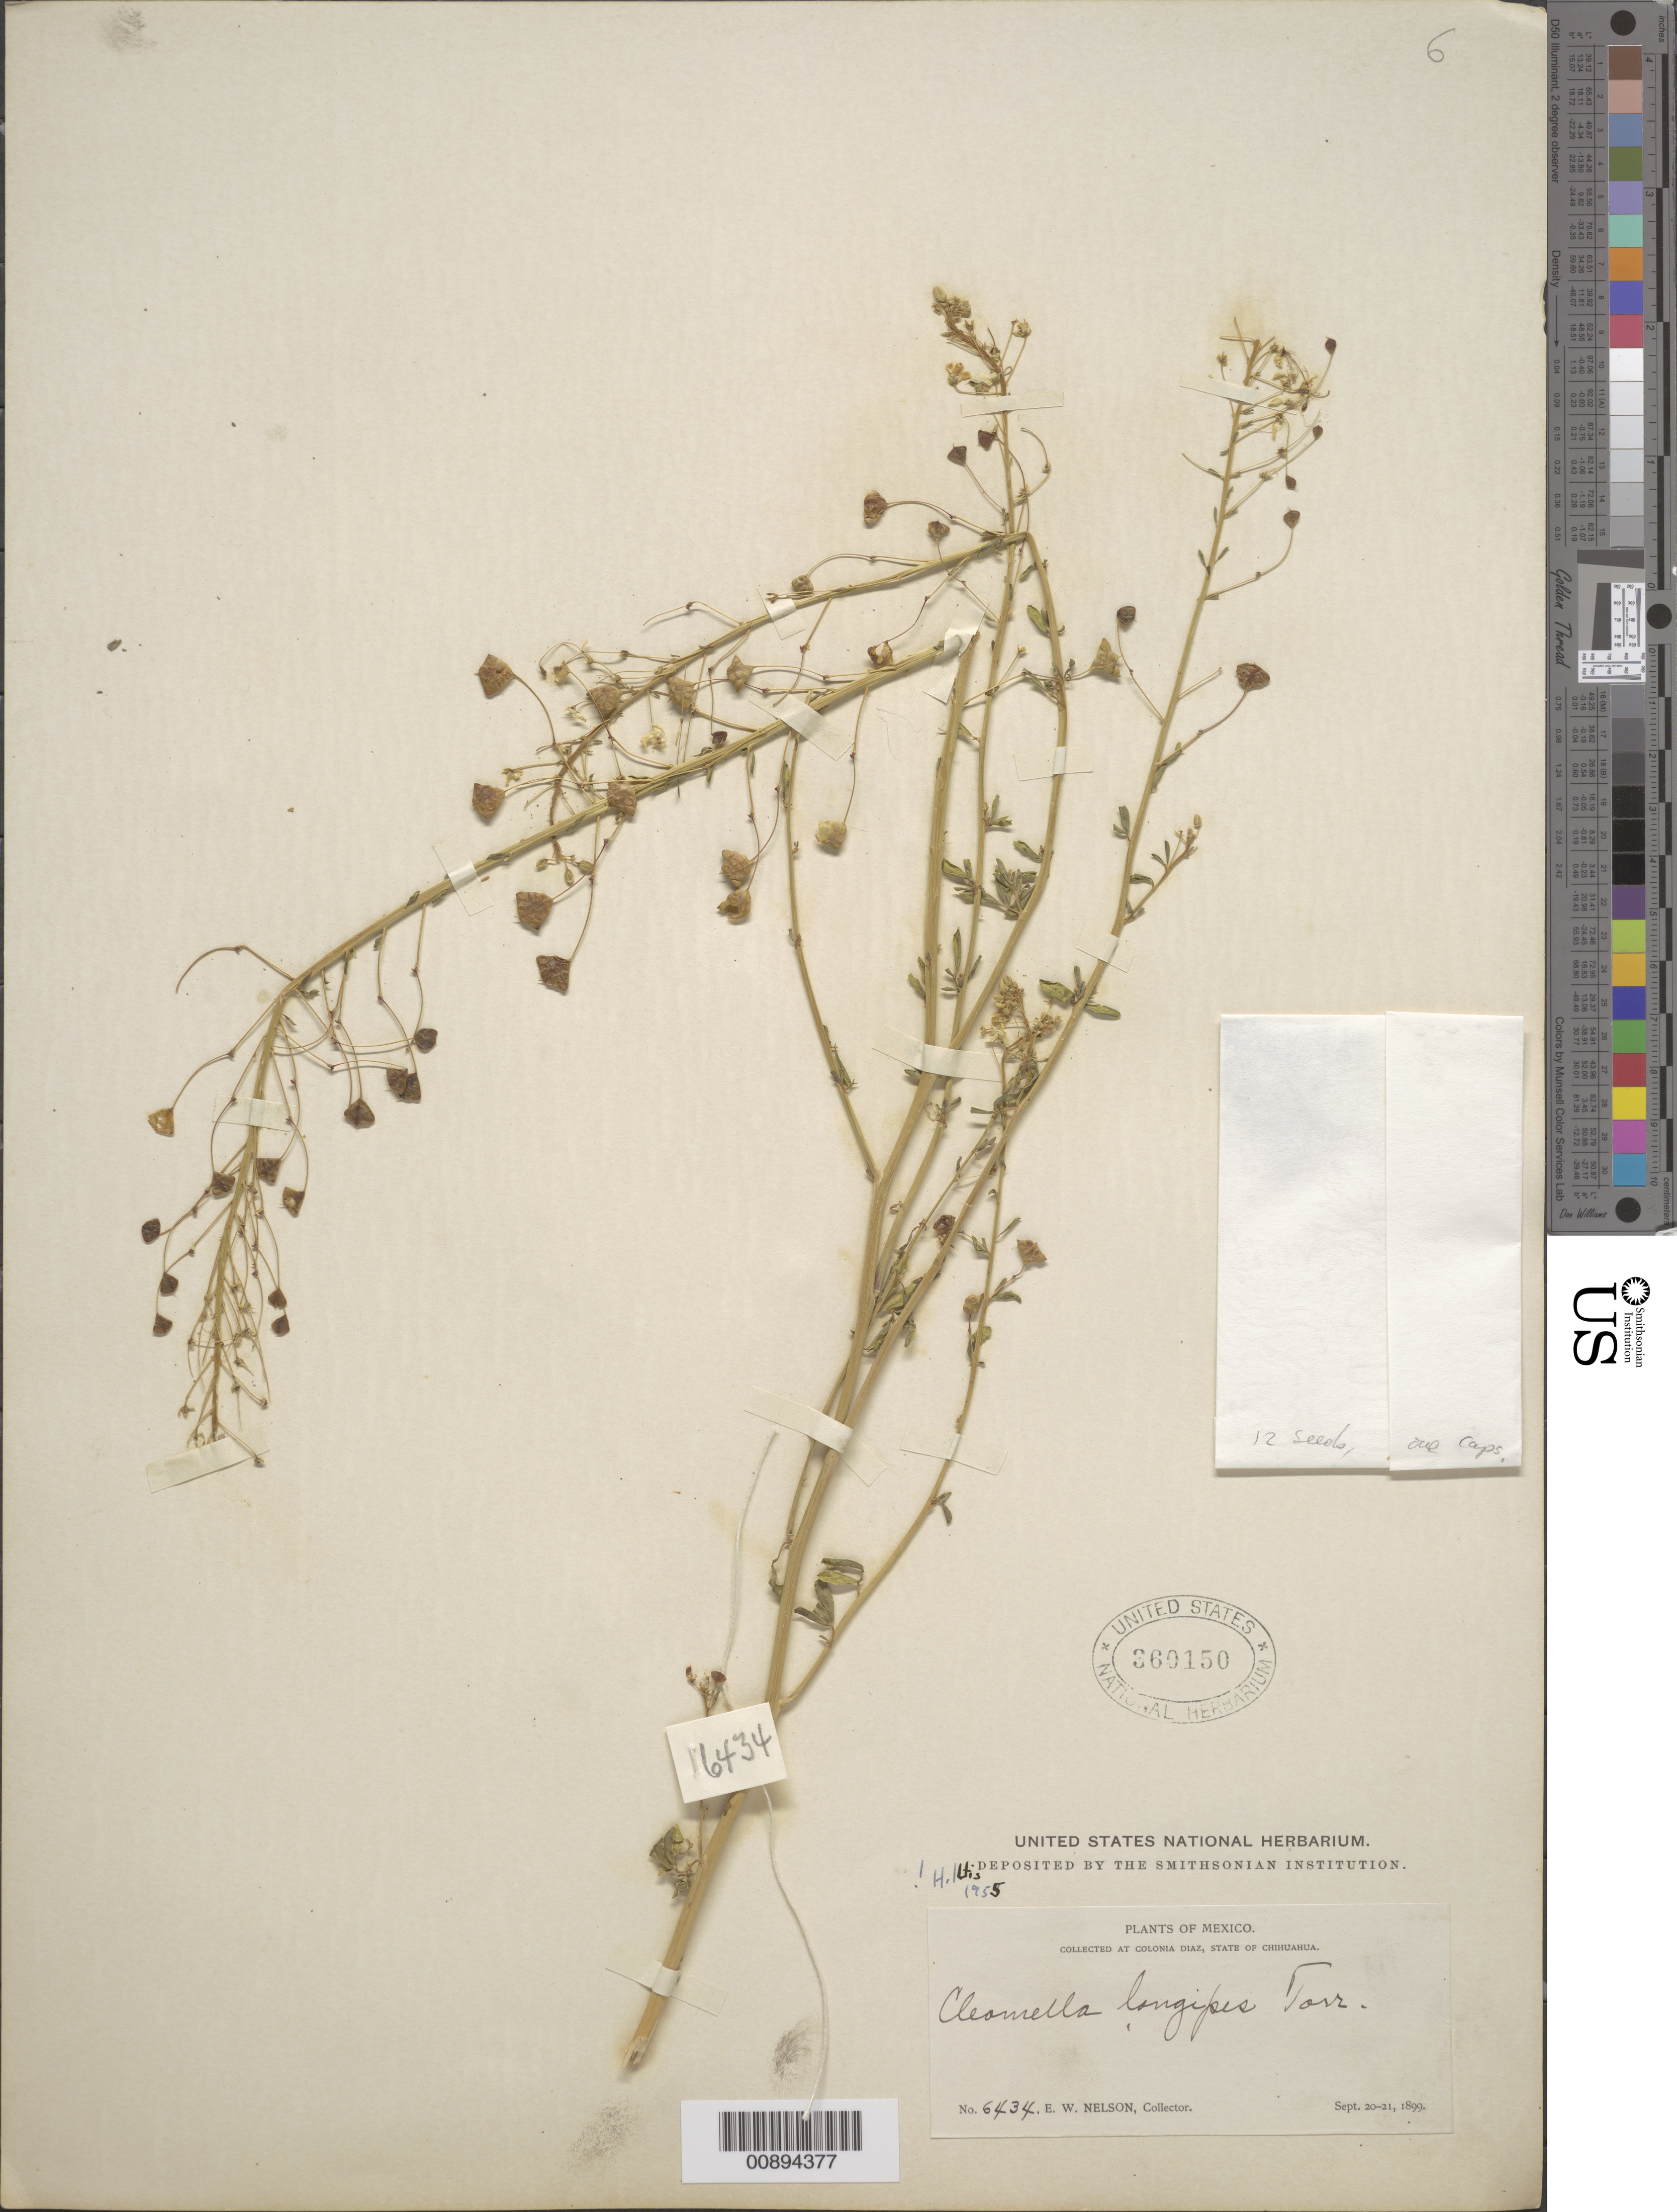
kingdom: Plantae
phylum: Tracheophyta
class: Magnoliopsida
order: Brassicales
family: Cleomaceae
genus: Cleomella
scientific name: Cleomella longipes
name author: Torr.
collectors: E. W. Nelson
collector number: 6434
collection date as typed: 20 Sep 1899 to 21 Sep 1899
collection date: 1899-09-20/1899-09-21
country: Mexico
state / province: Chihuahua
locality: Colonia Díaz, Chihuahua.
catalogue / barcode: US 360150